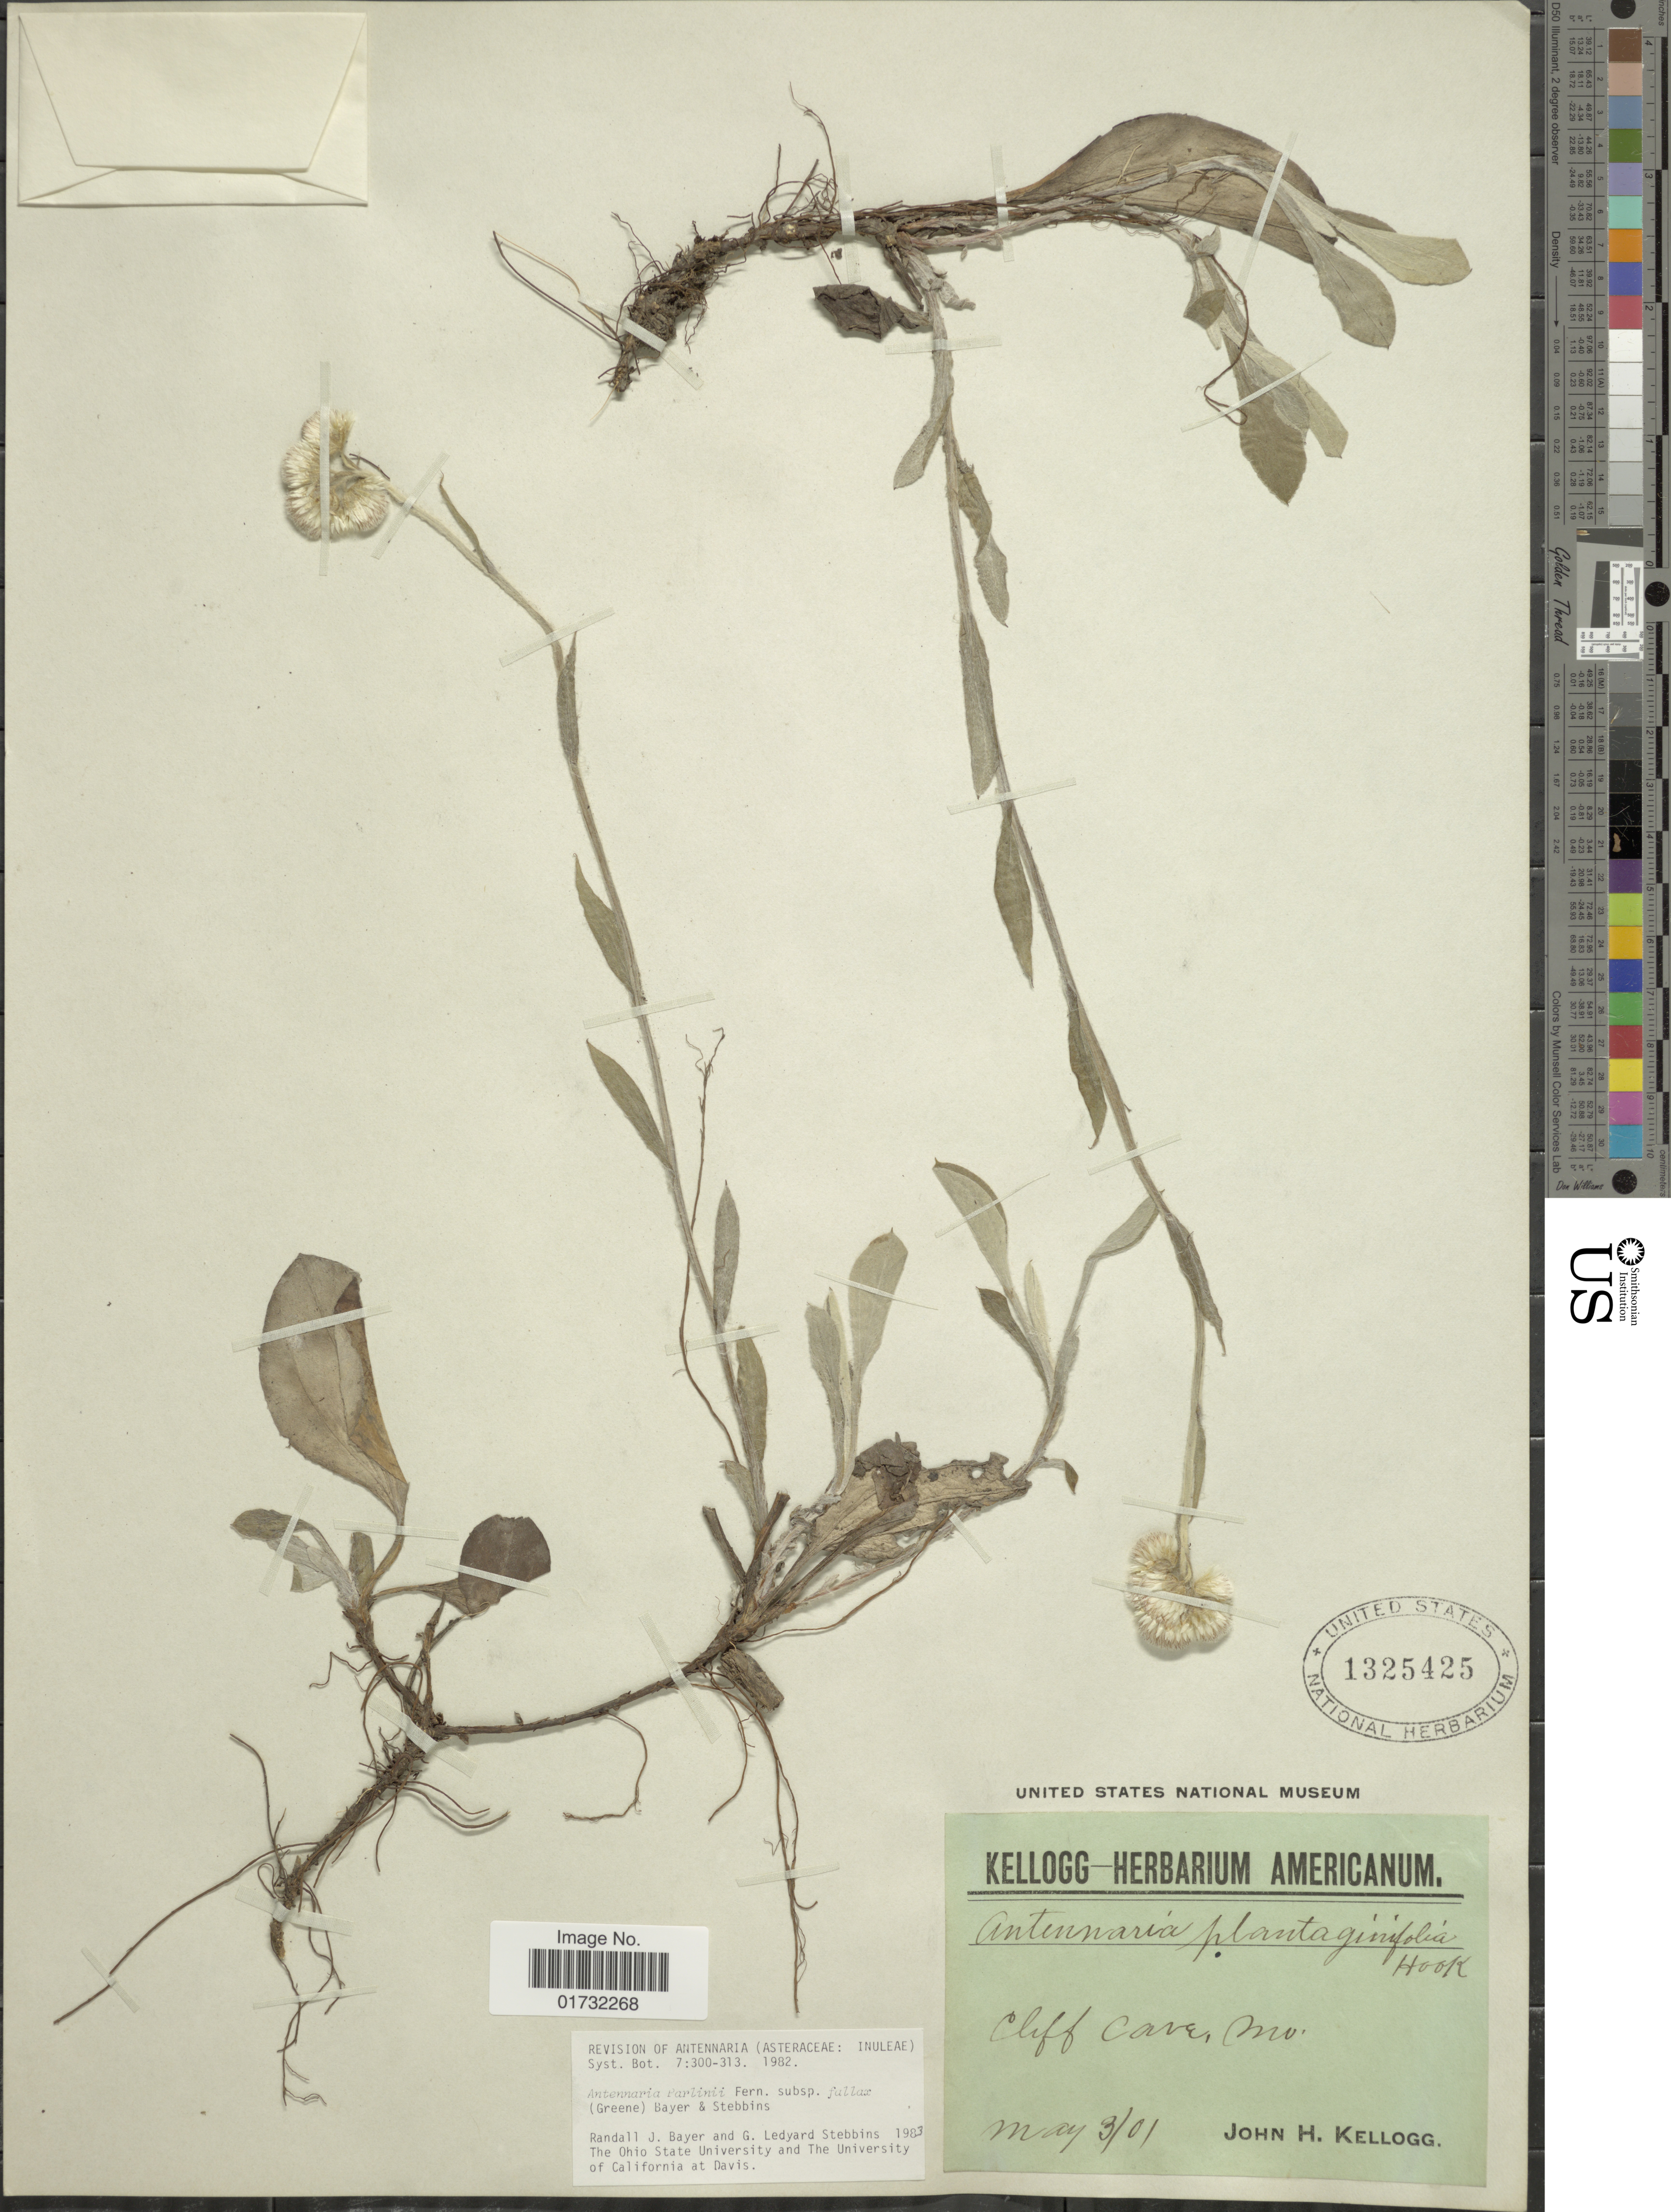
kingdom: Plantae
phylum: Tracheophyta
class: Magnoliopsida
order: Asterales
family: Asteraceae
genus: Antennaria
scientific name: Antennaria parlinii subsp. fallax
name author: (Greene) R.J. Bayer & Stebbins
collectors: J. H. Kellogg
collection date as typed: Transcribed d/m/y: 3/5/1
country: United States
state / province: Missouri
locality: Cliff Cave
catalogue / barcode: US 1325425